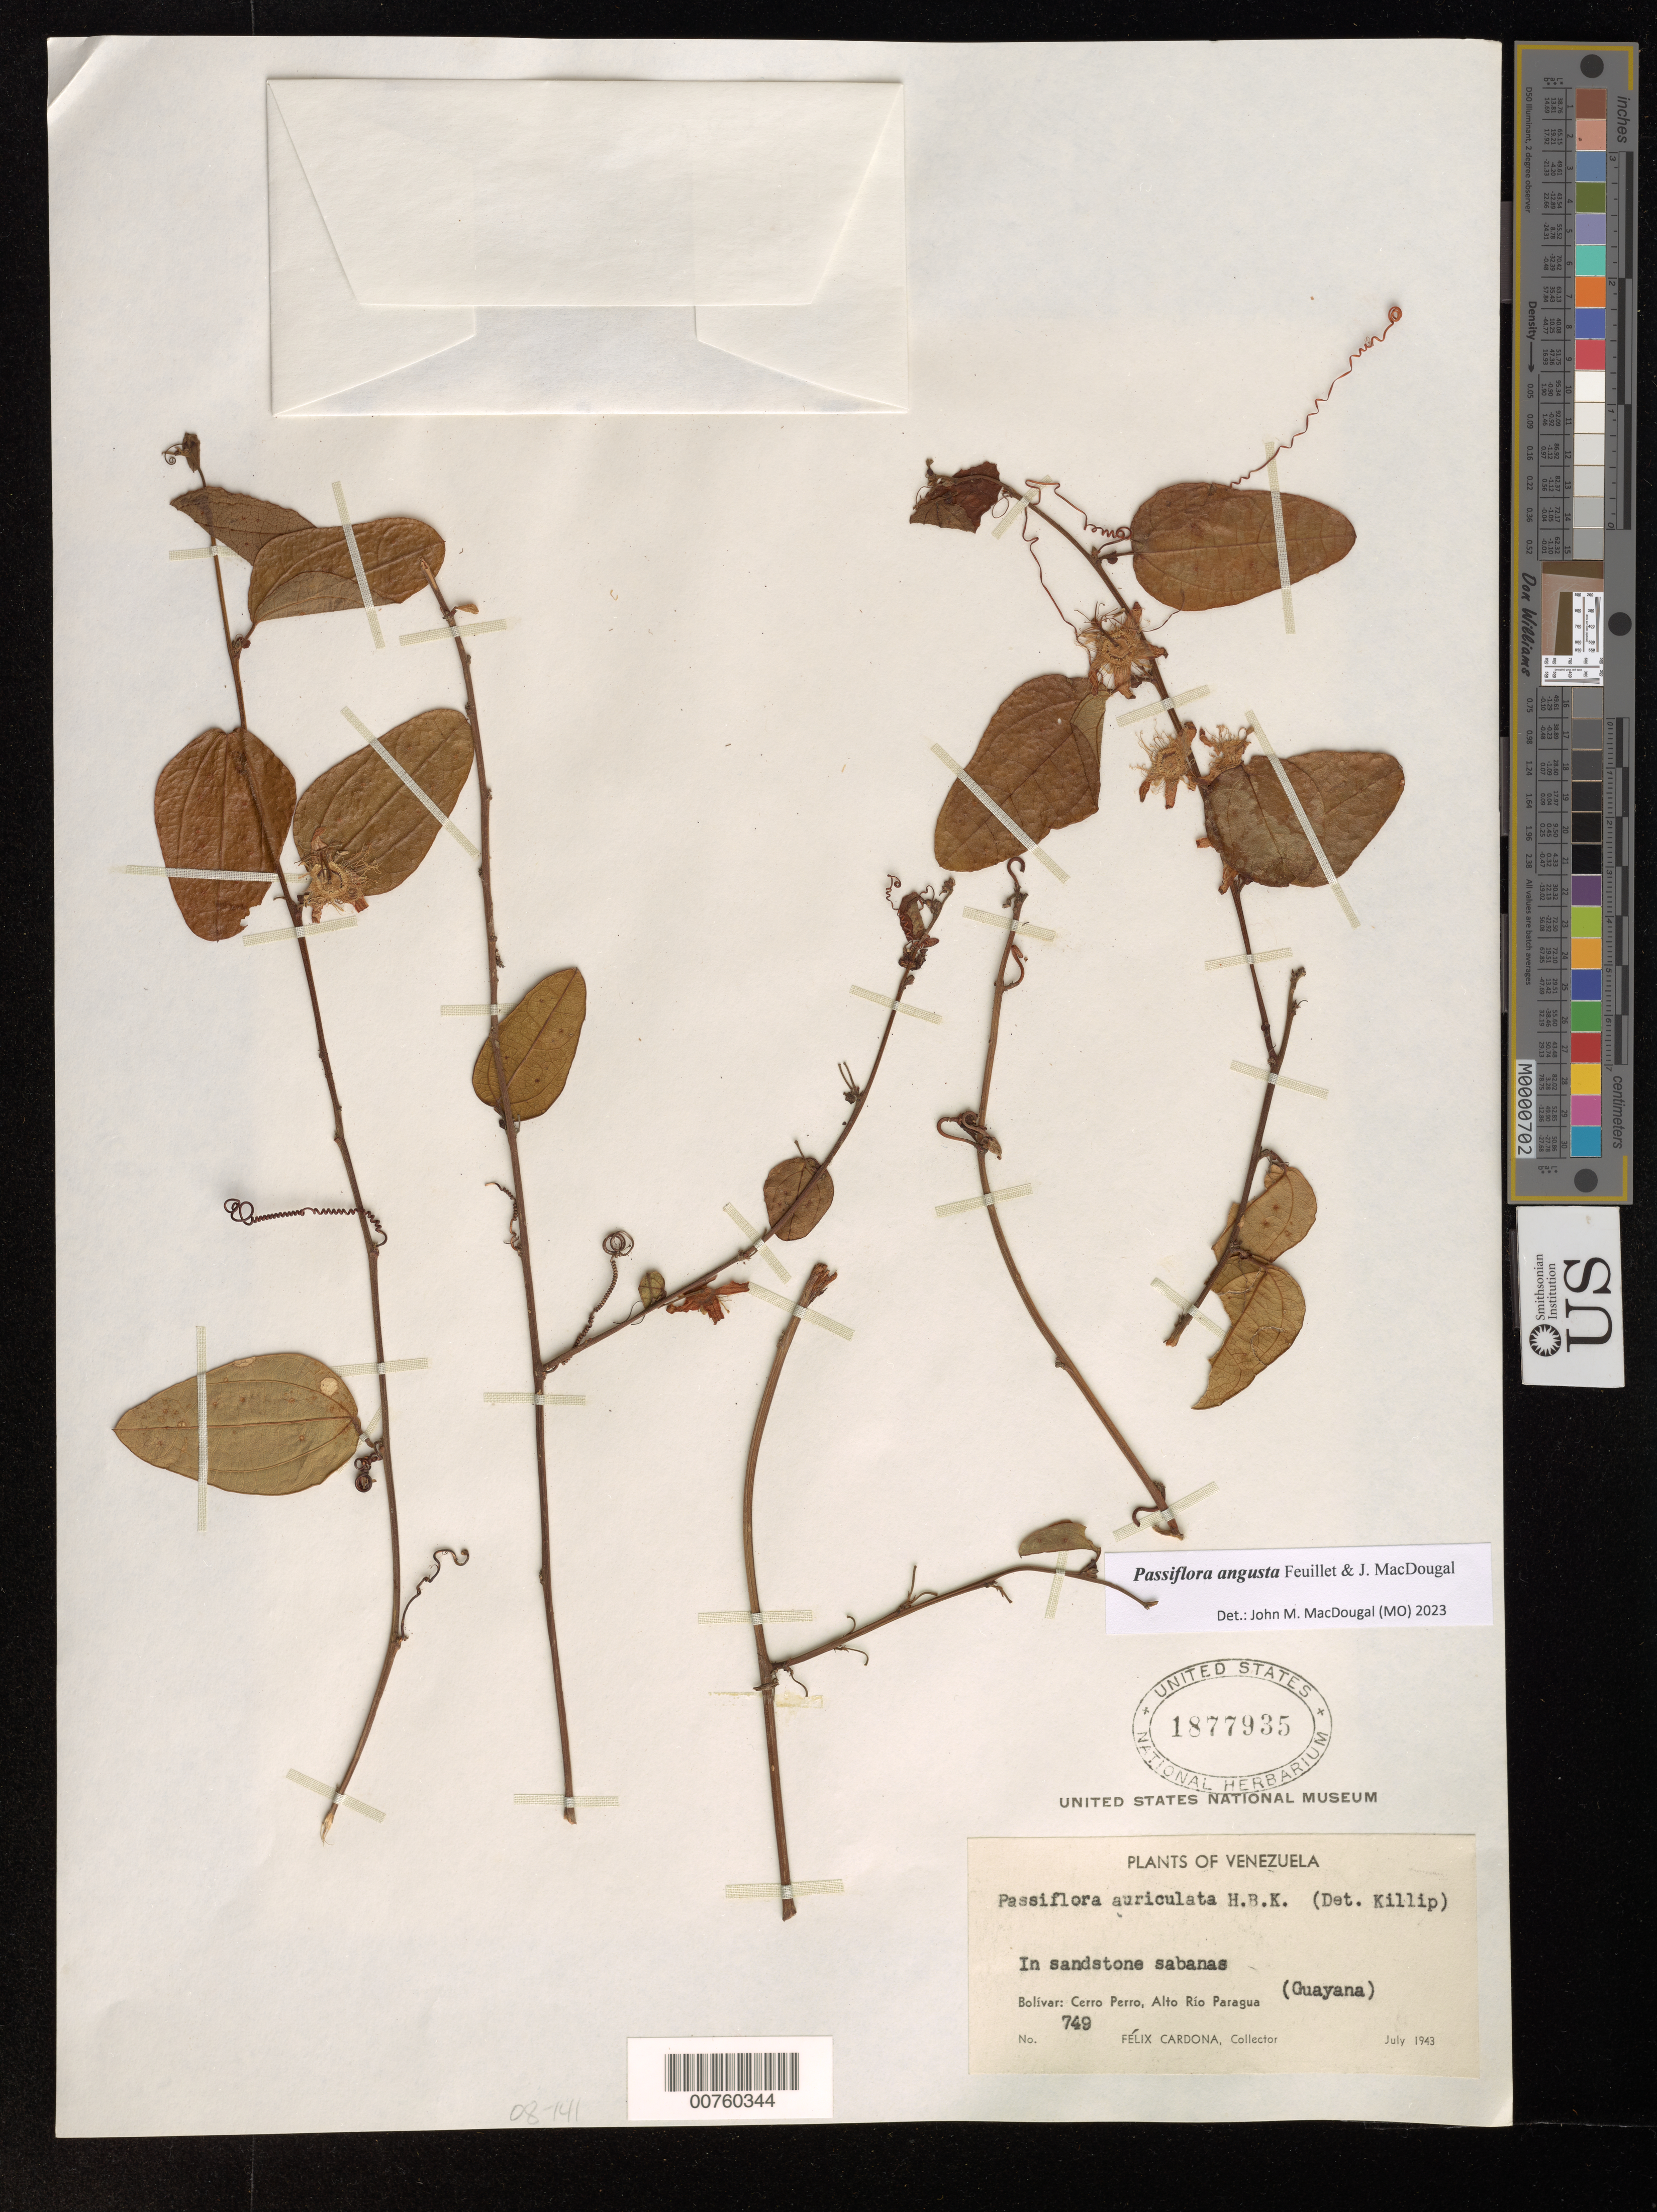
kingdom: Plantae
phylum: Tracheophyta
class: Magnoliopsida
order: Malpighiales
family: Passifloraceae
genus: Passiflora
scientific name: Passiflora angusta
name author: Feuillet & J.M. MacDougal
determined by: MacDougal, John M.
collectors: F. Cardona Puig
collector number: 749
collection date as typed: Jul-43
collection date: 1943-07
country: Venezuela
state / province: Bolívar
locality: Alto Río Paragua, Cerro Perro (Guayana)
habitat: Sandstone savanna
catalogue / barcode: US 1877935